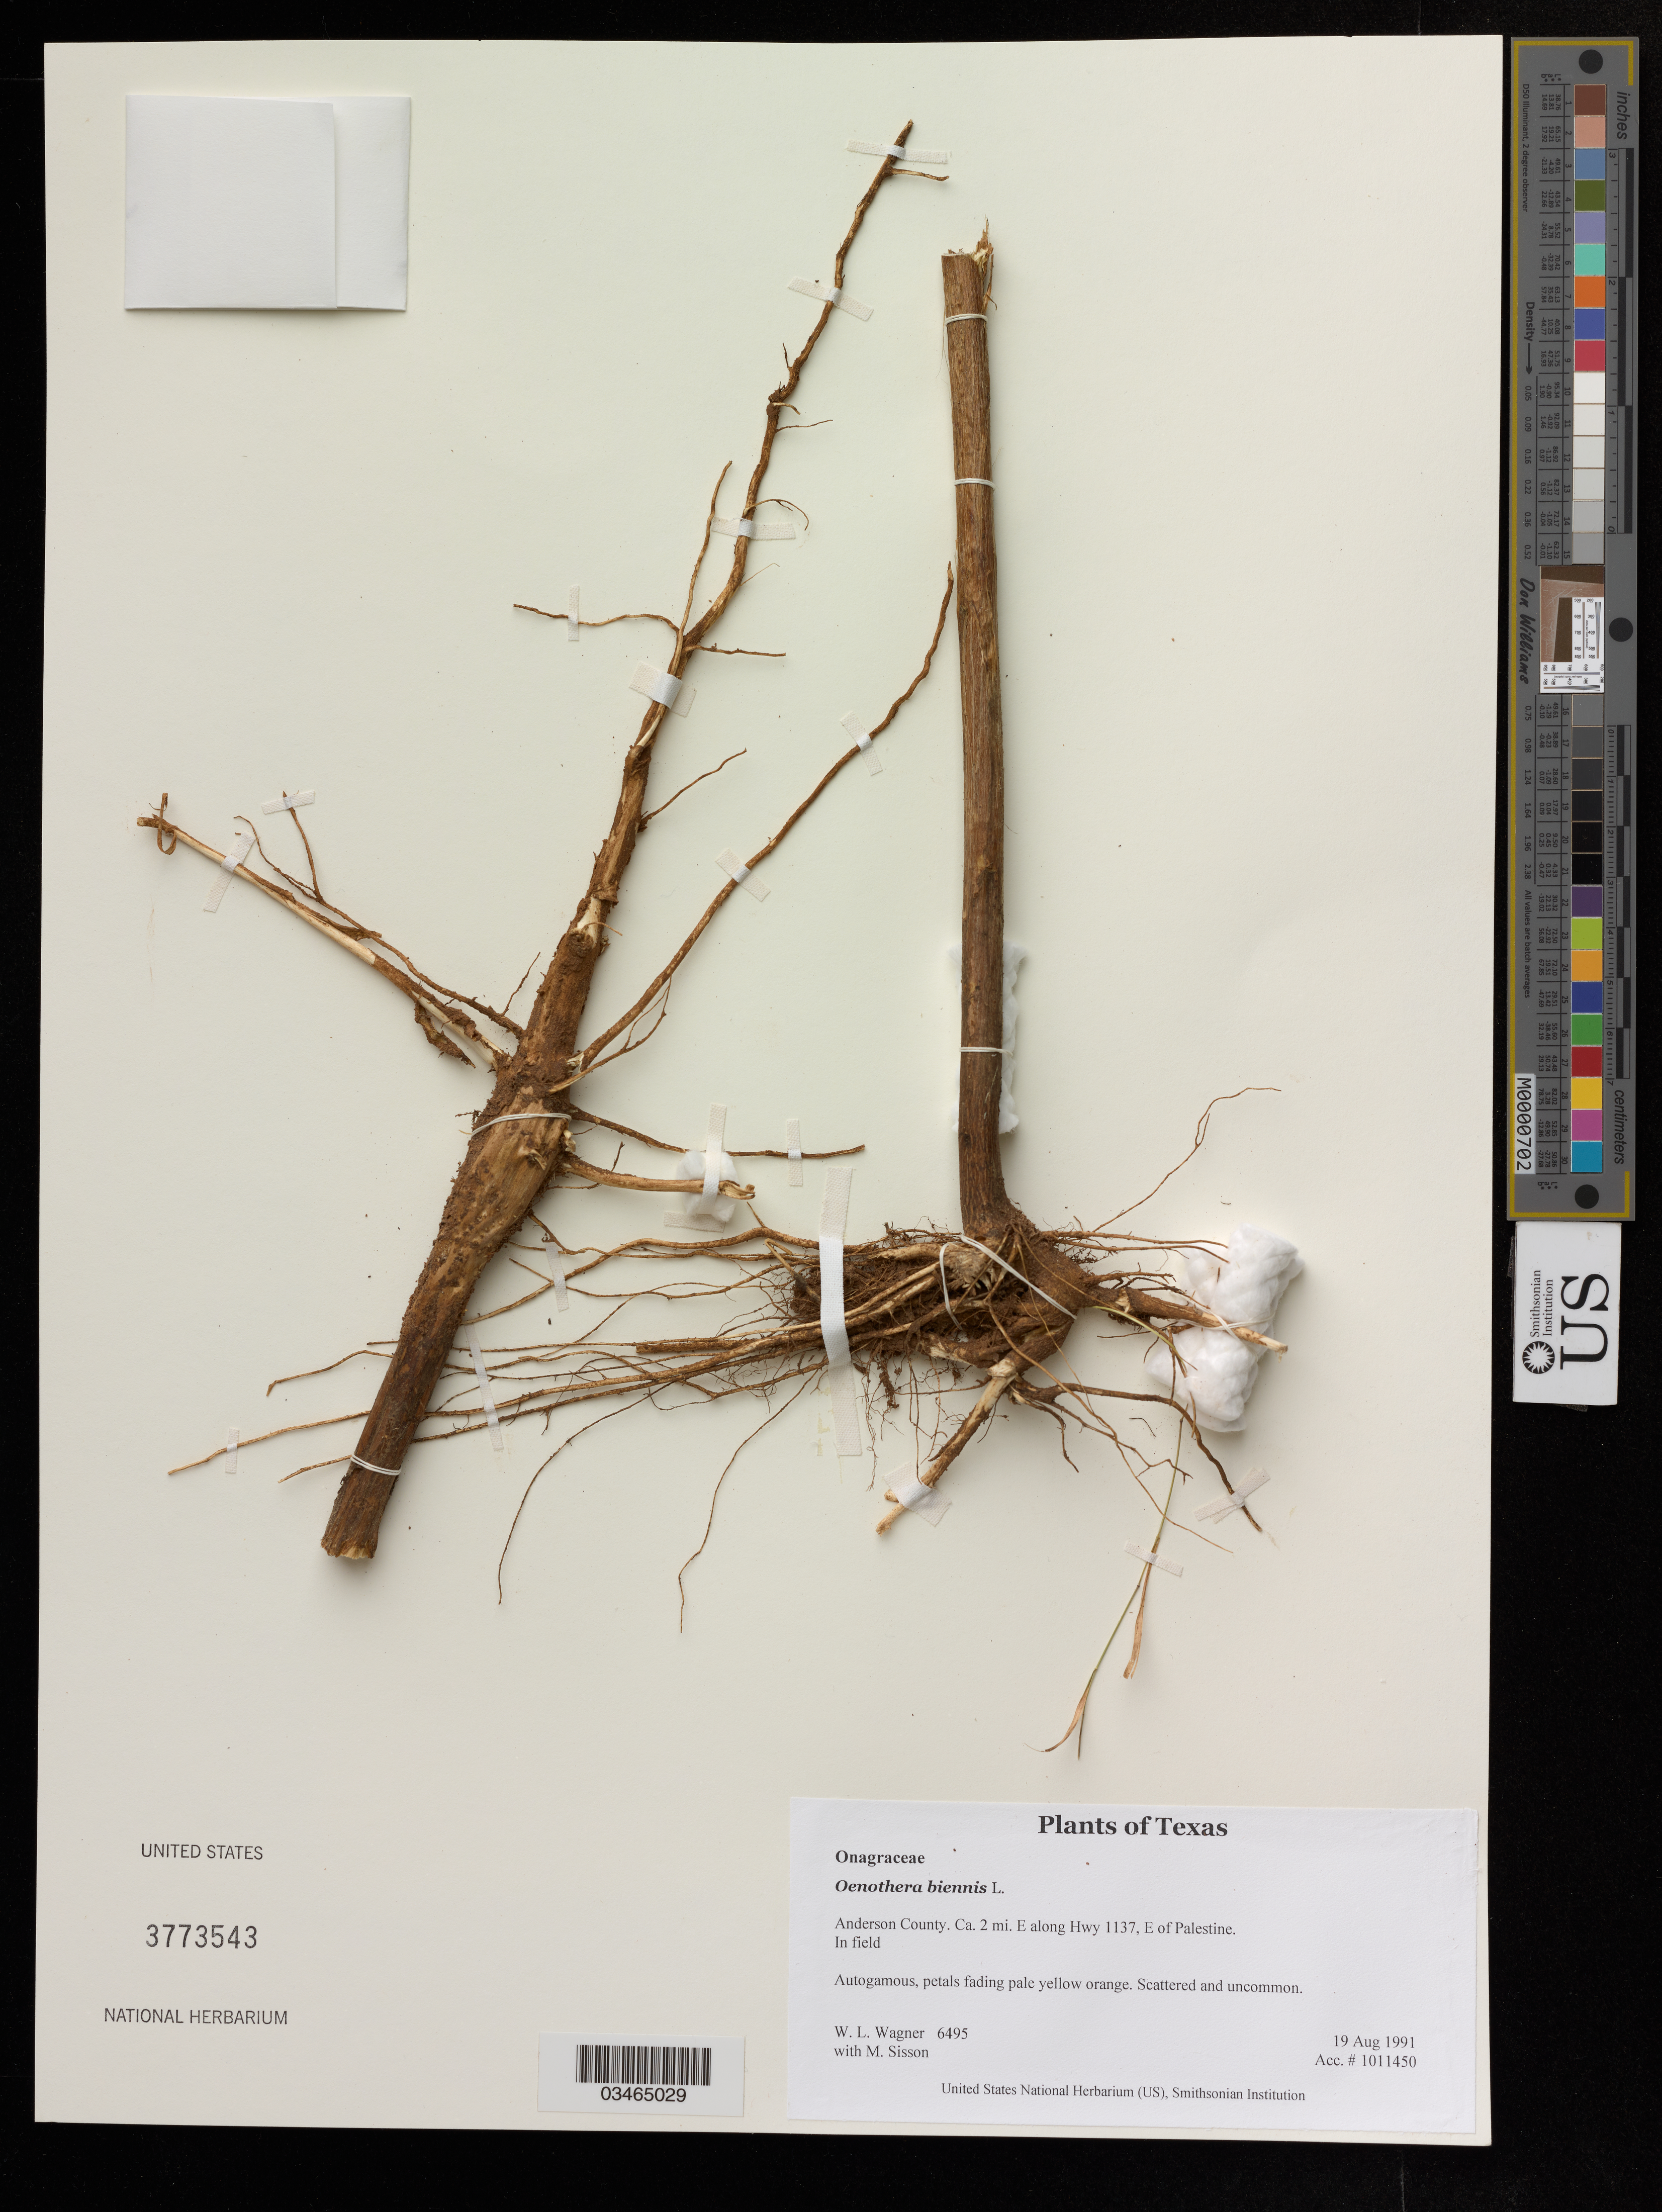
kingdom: Plantae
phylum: Tracheophyta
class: Magnoliopsida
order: Myrtales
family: Onagraceae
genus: Oenothera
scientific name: Oenothera biennis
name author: L.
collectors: W. L. Wagner & M. Sisson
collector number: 6495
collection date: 1991-08-19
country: United States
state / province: Texas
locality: Anderson County, Ca. 2 mi. E along Hwy 1137, E of Palestine.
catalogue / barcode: US 3773543